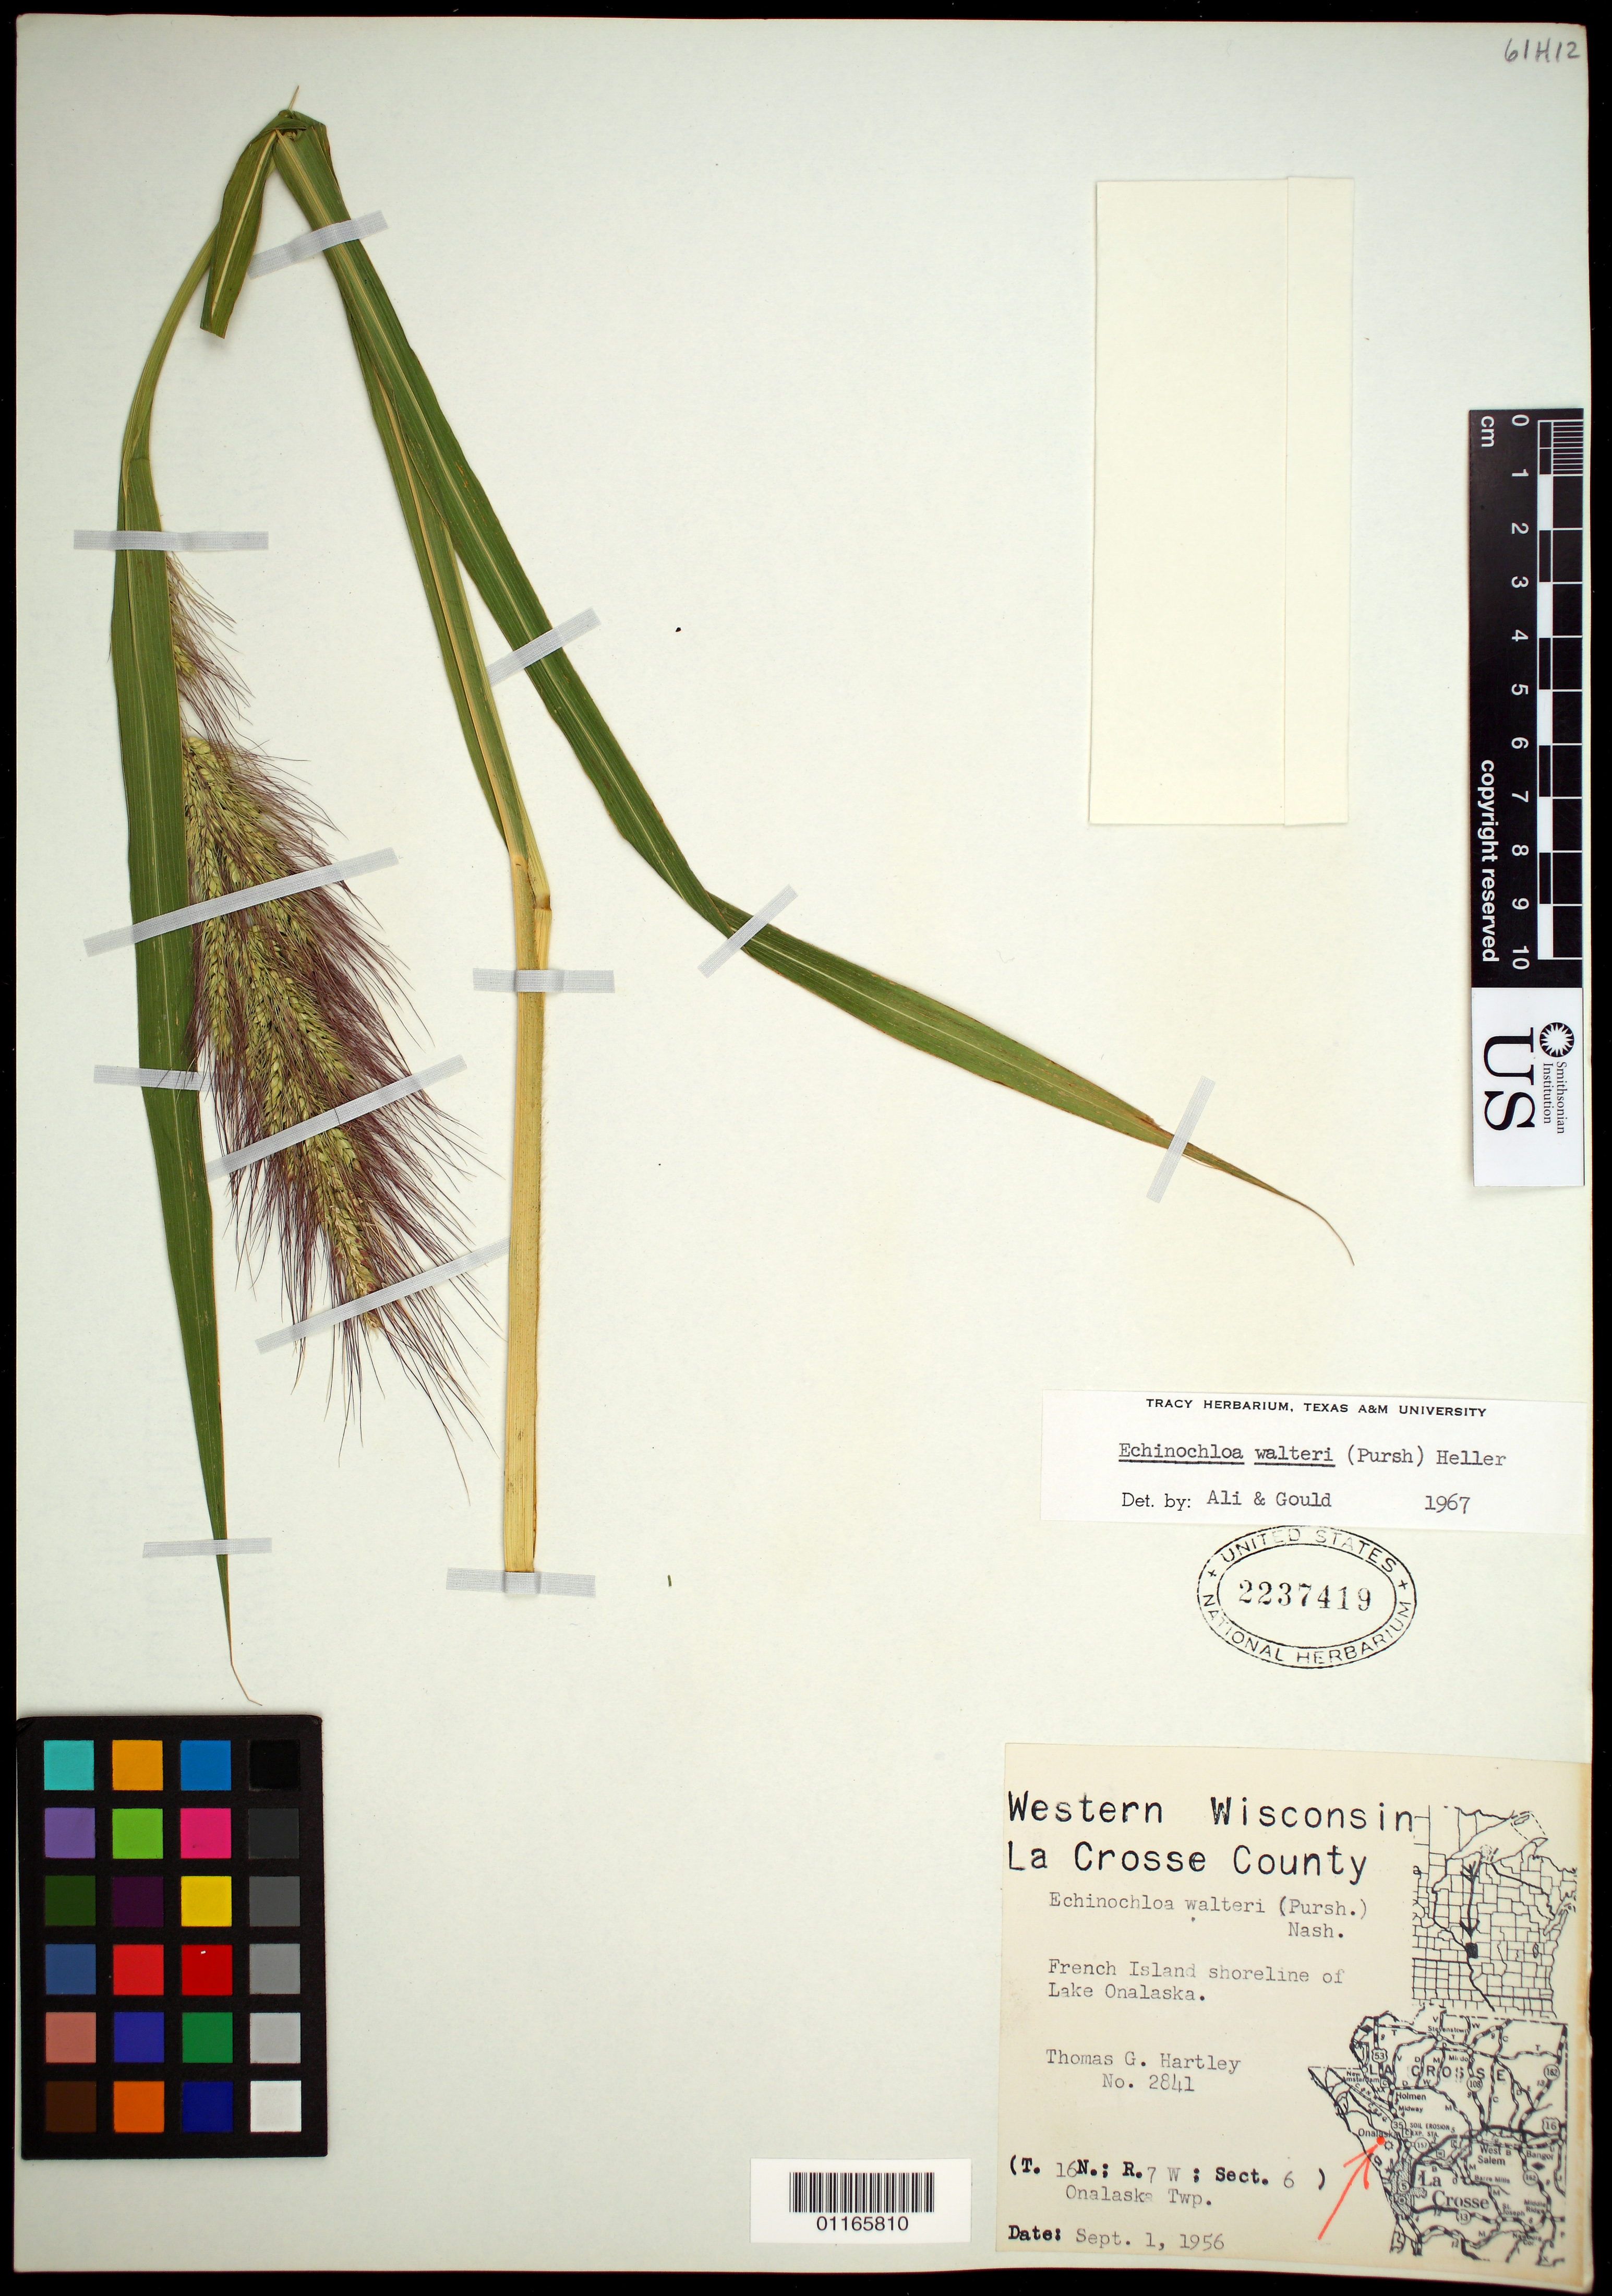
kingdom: Plantae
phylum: Tracheophyta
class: Liliopsida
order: Poales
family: Poaceae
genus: Echinochloa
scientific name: Echinochloa walteri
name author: (Pursh) A. Heller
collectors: T. G. Hartley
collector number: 2841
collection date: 1956-09-01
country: United States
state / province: Wisconsin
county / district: La Crosse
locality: French Island shoreline of Lake Onalaska. (T.16N.; R.7W; Sect 6) Onalaska Twp.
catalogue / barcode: US 2237419